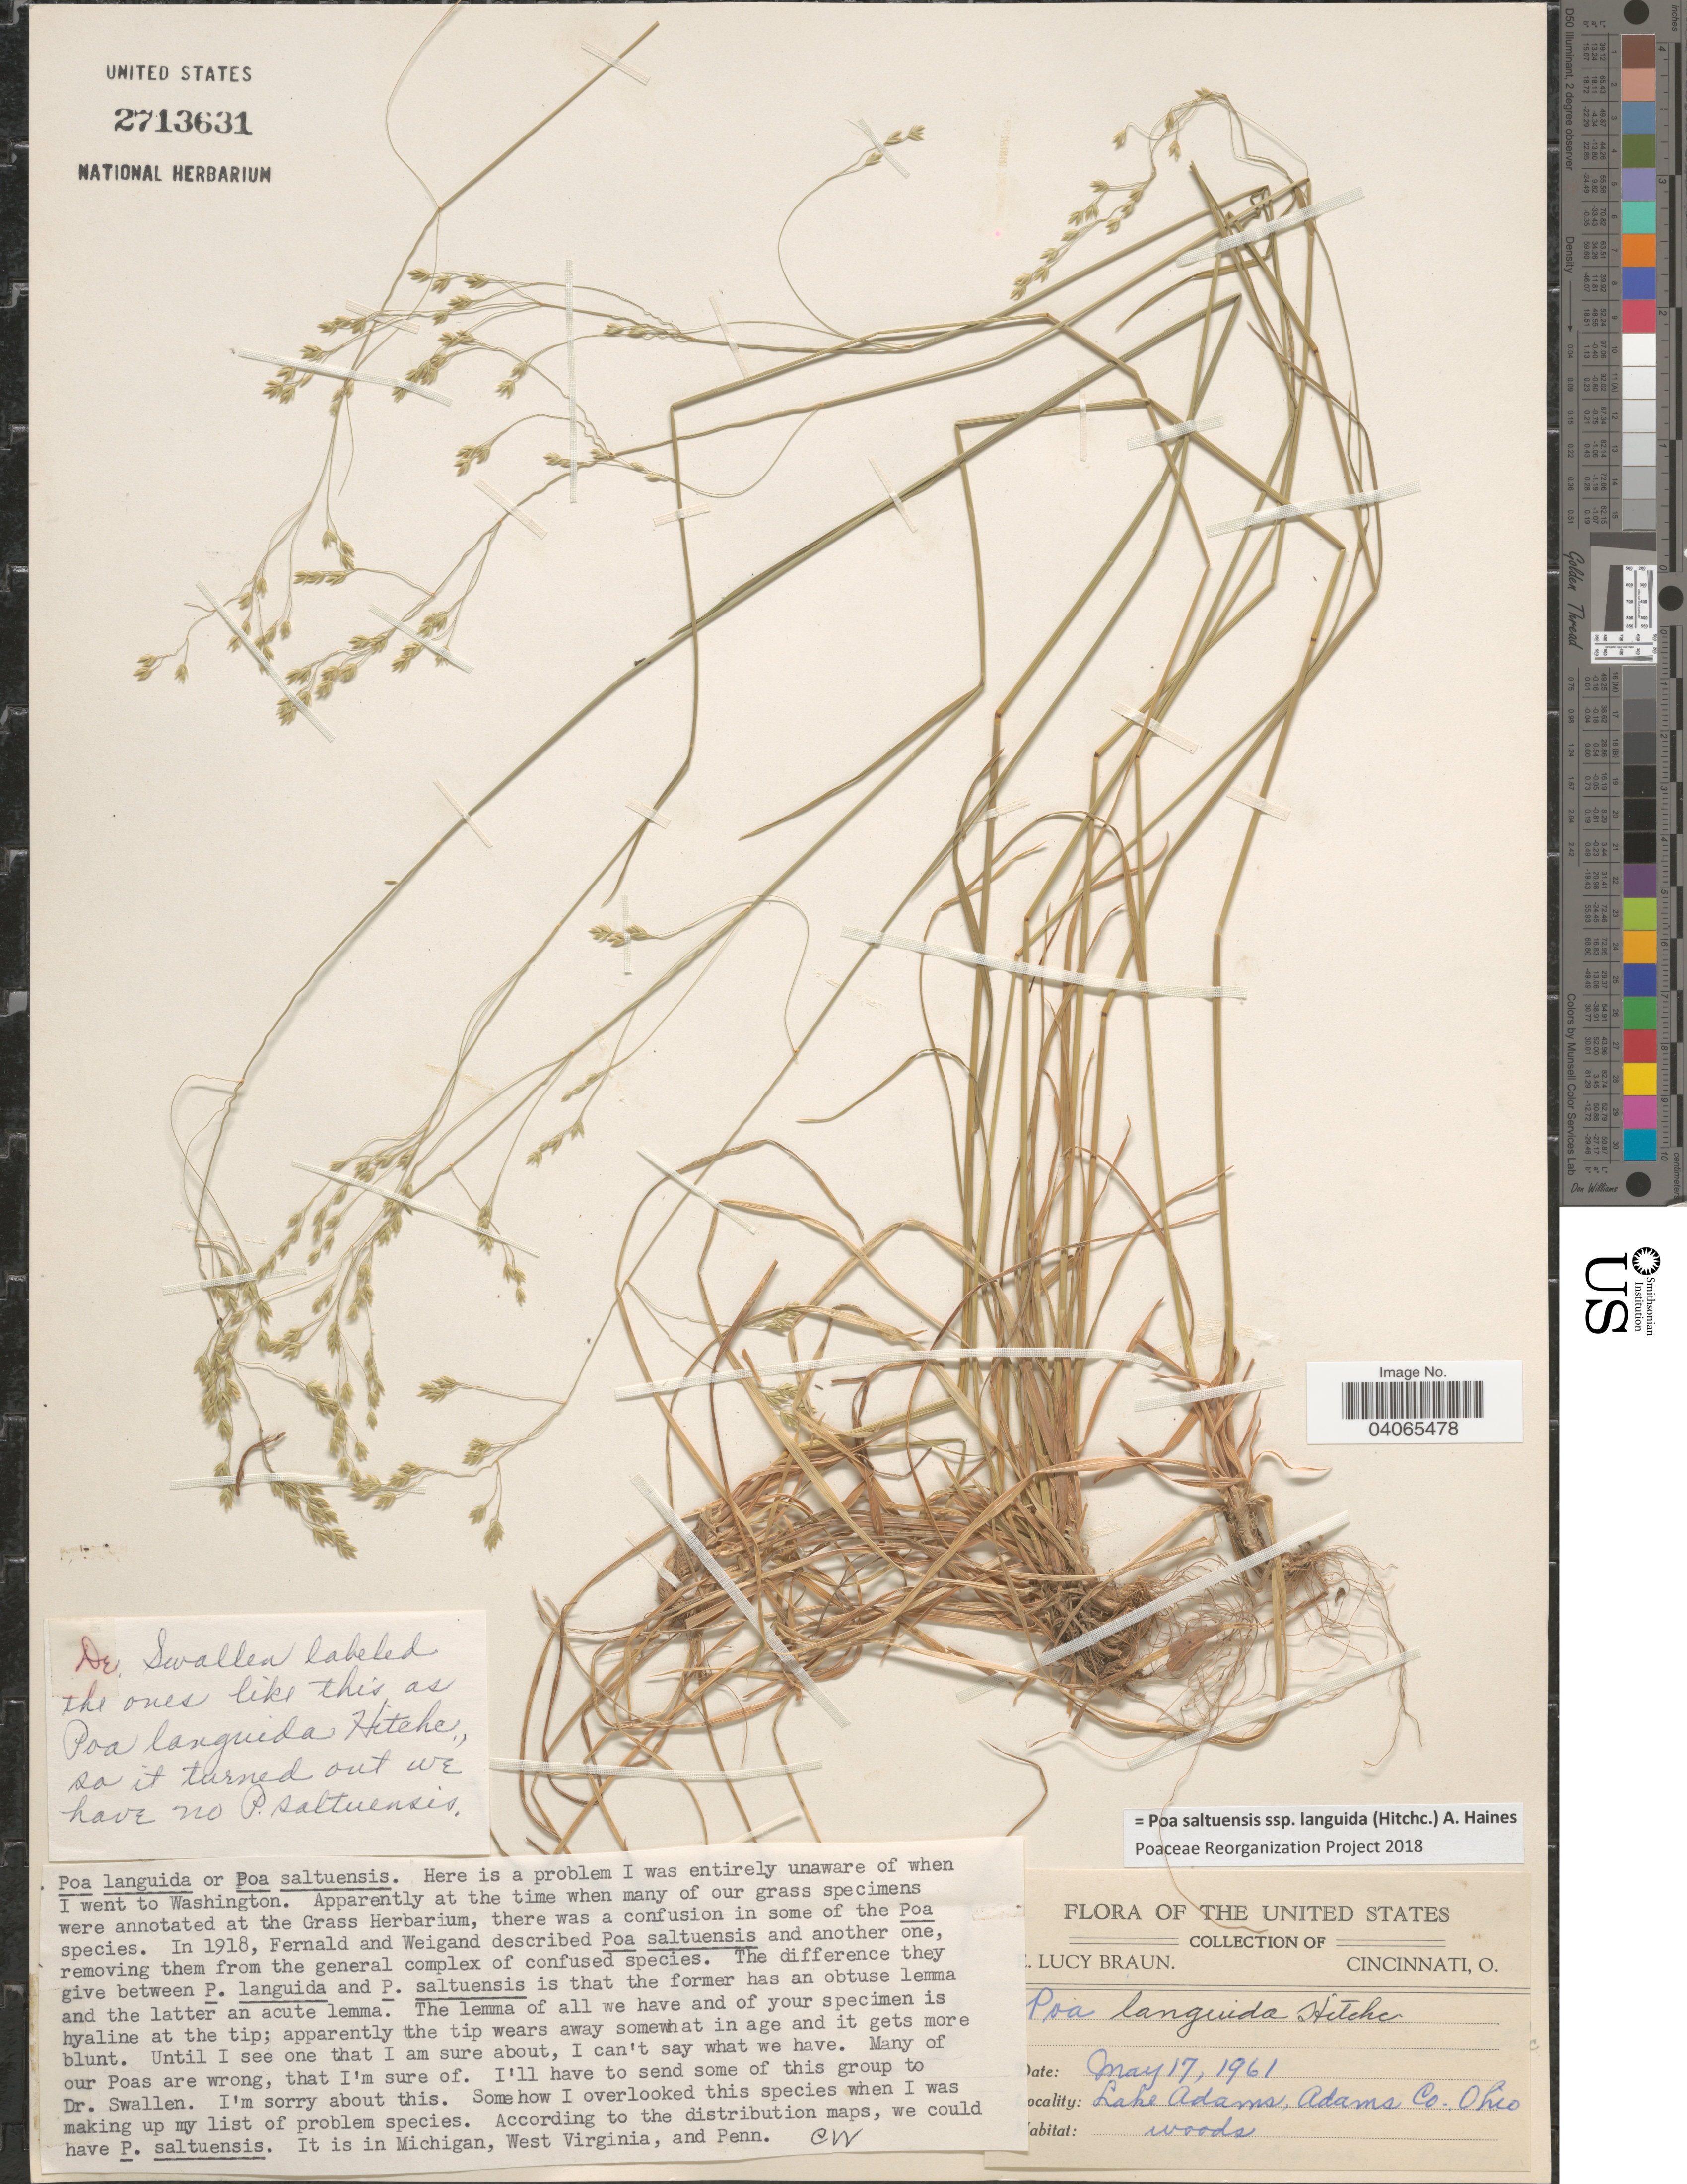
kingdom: Plantae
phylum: Tracheophyta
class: Liliopsida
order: Poales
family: Poaceae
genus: Poa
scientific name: Poa saltuensis subsp. languida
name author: (Hitchc.) A. Haines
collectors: E. L. Braun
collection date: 1961-05-17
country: United States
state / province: Ohio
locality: Lake Adams, Adams Co.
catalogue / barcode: US 2713631